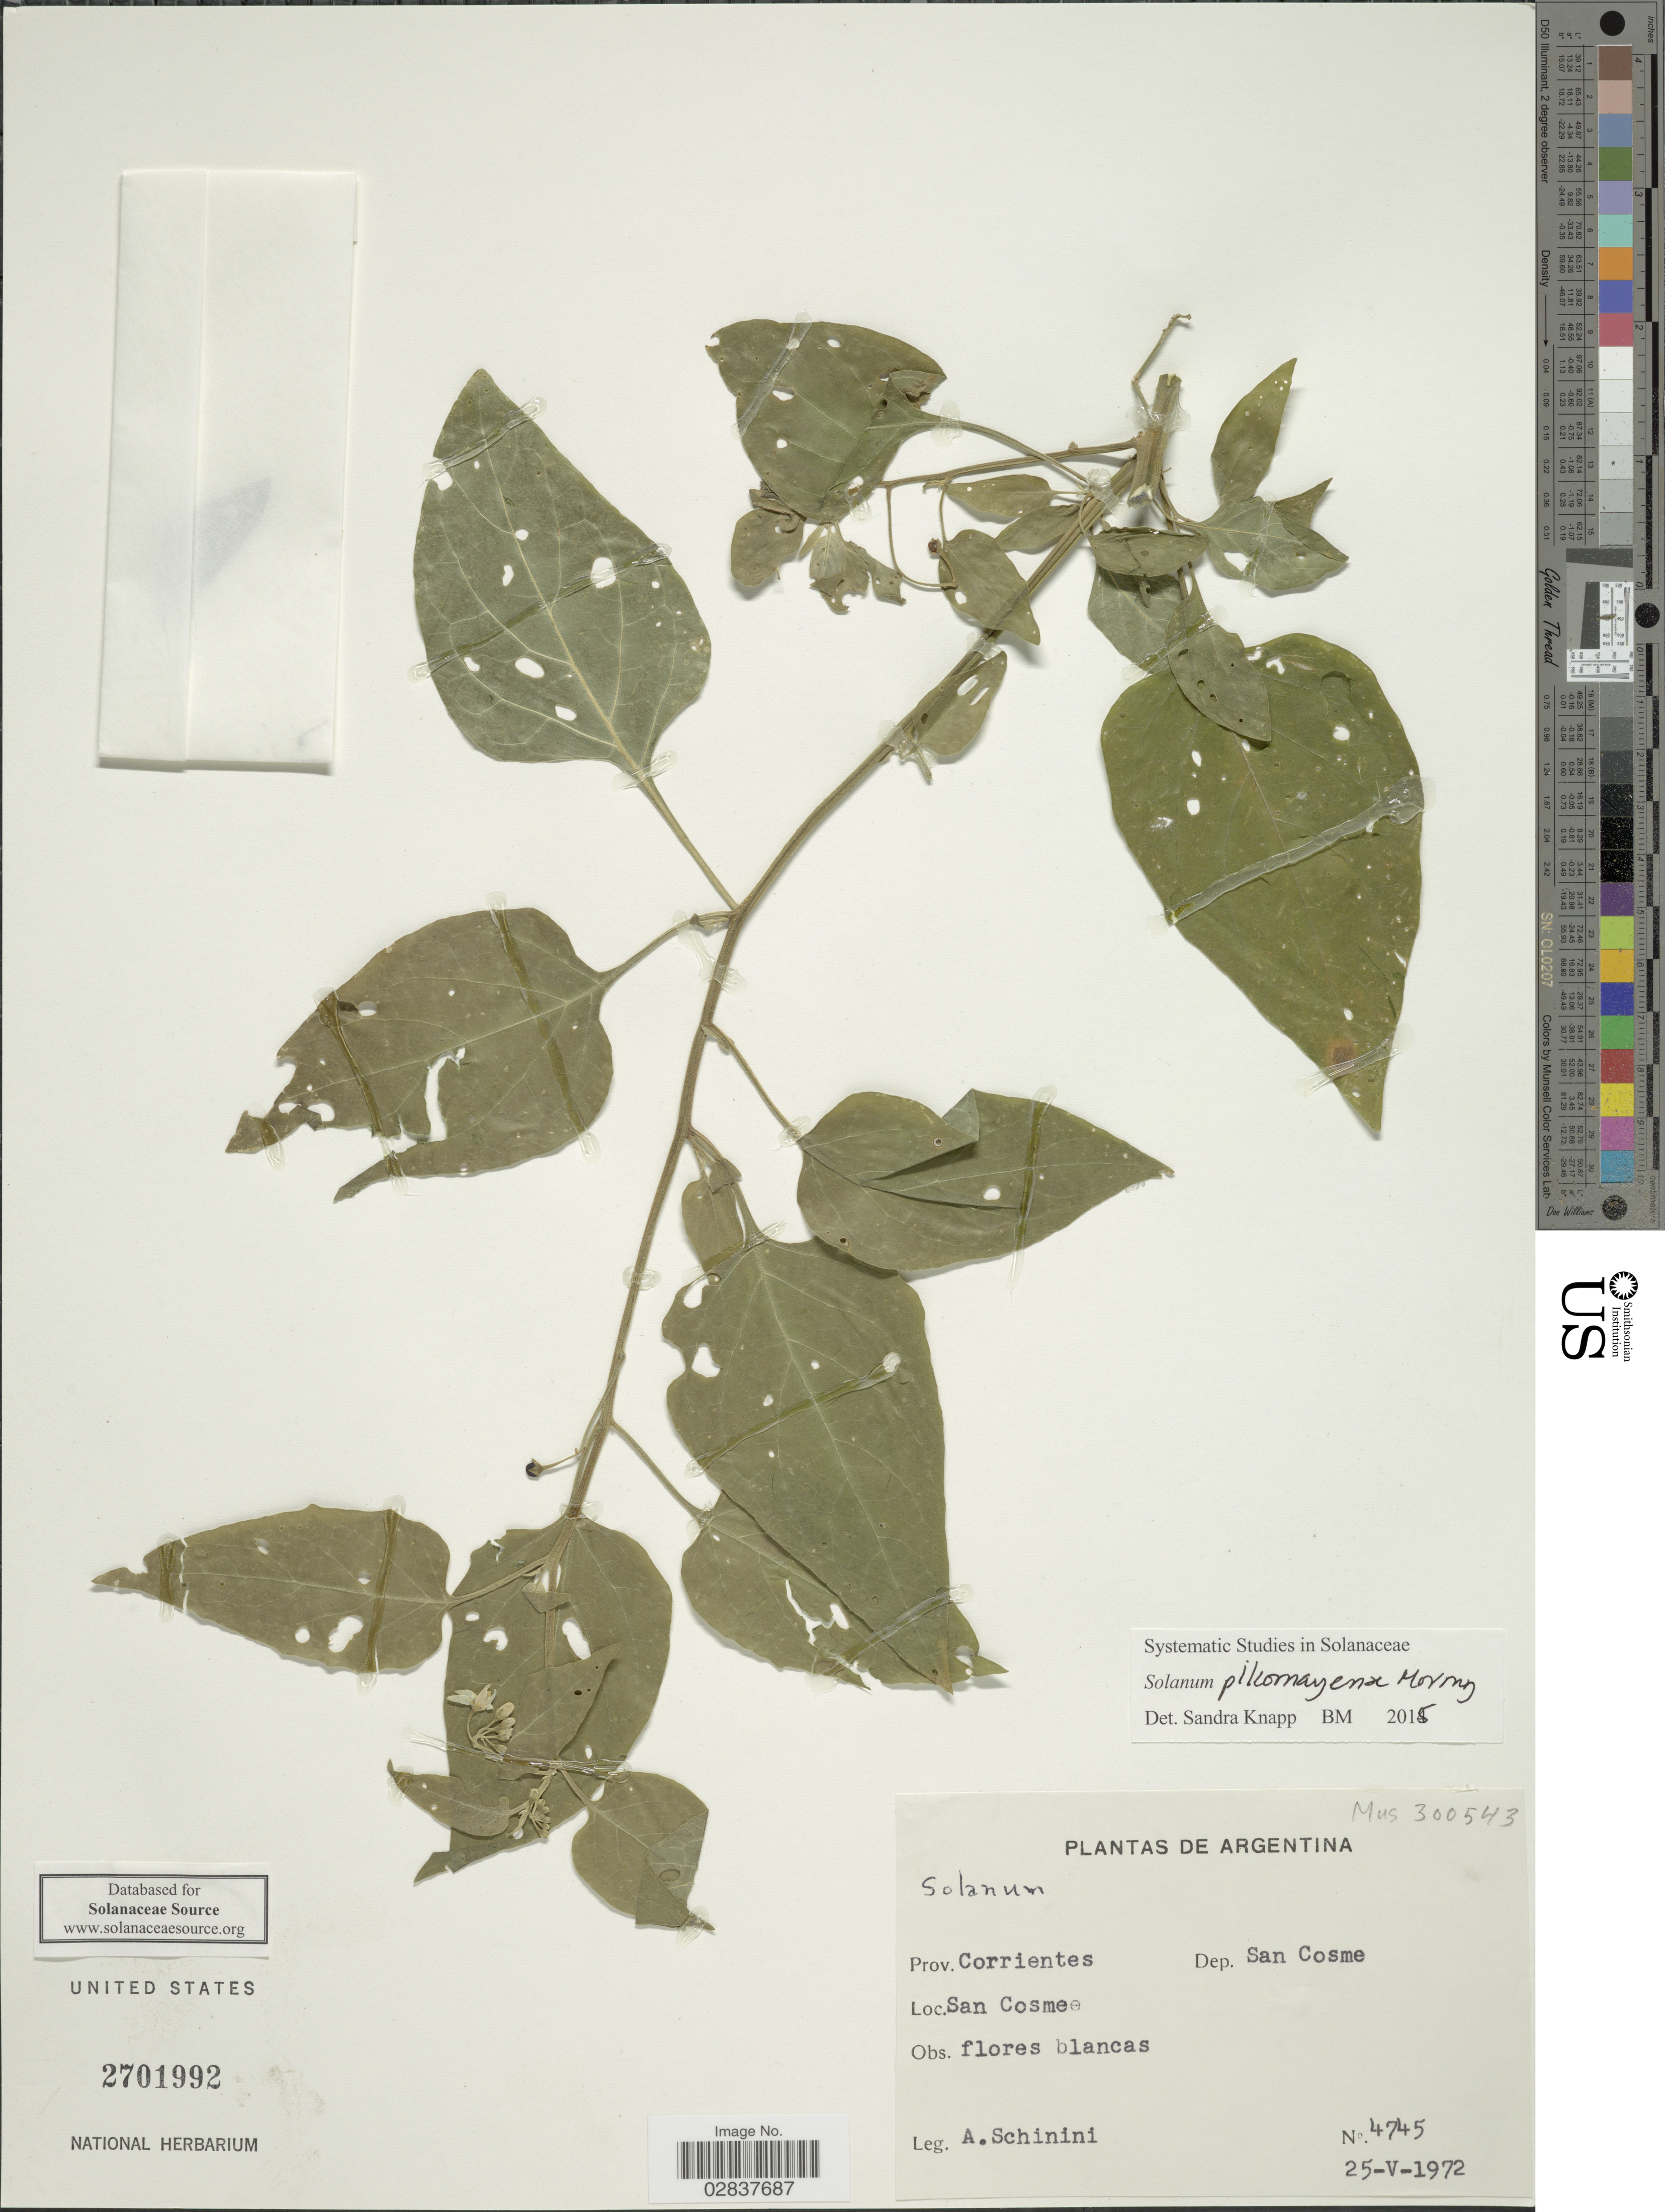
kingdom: Plantae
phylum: Tracheophyta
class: Magnoliopsida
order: Solanales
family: Solanaceae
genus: Solanum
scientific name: Solanum pilcomayense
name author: Morong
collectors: A. Schinini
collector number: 4745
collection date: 1972-05-25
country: Argentina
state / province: Corrientes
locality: Dep. San Cosme. San Cosme.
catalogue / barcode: US 2701992